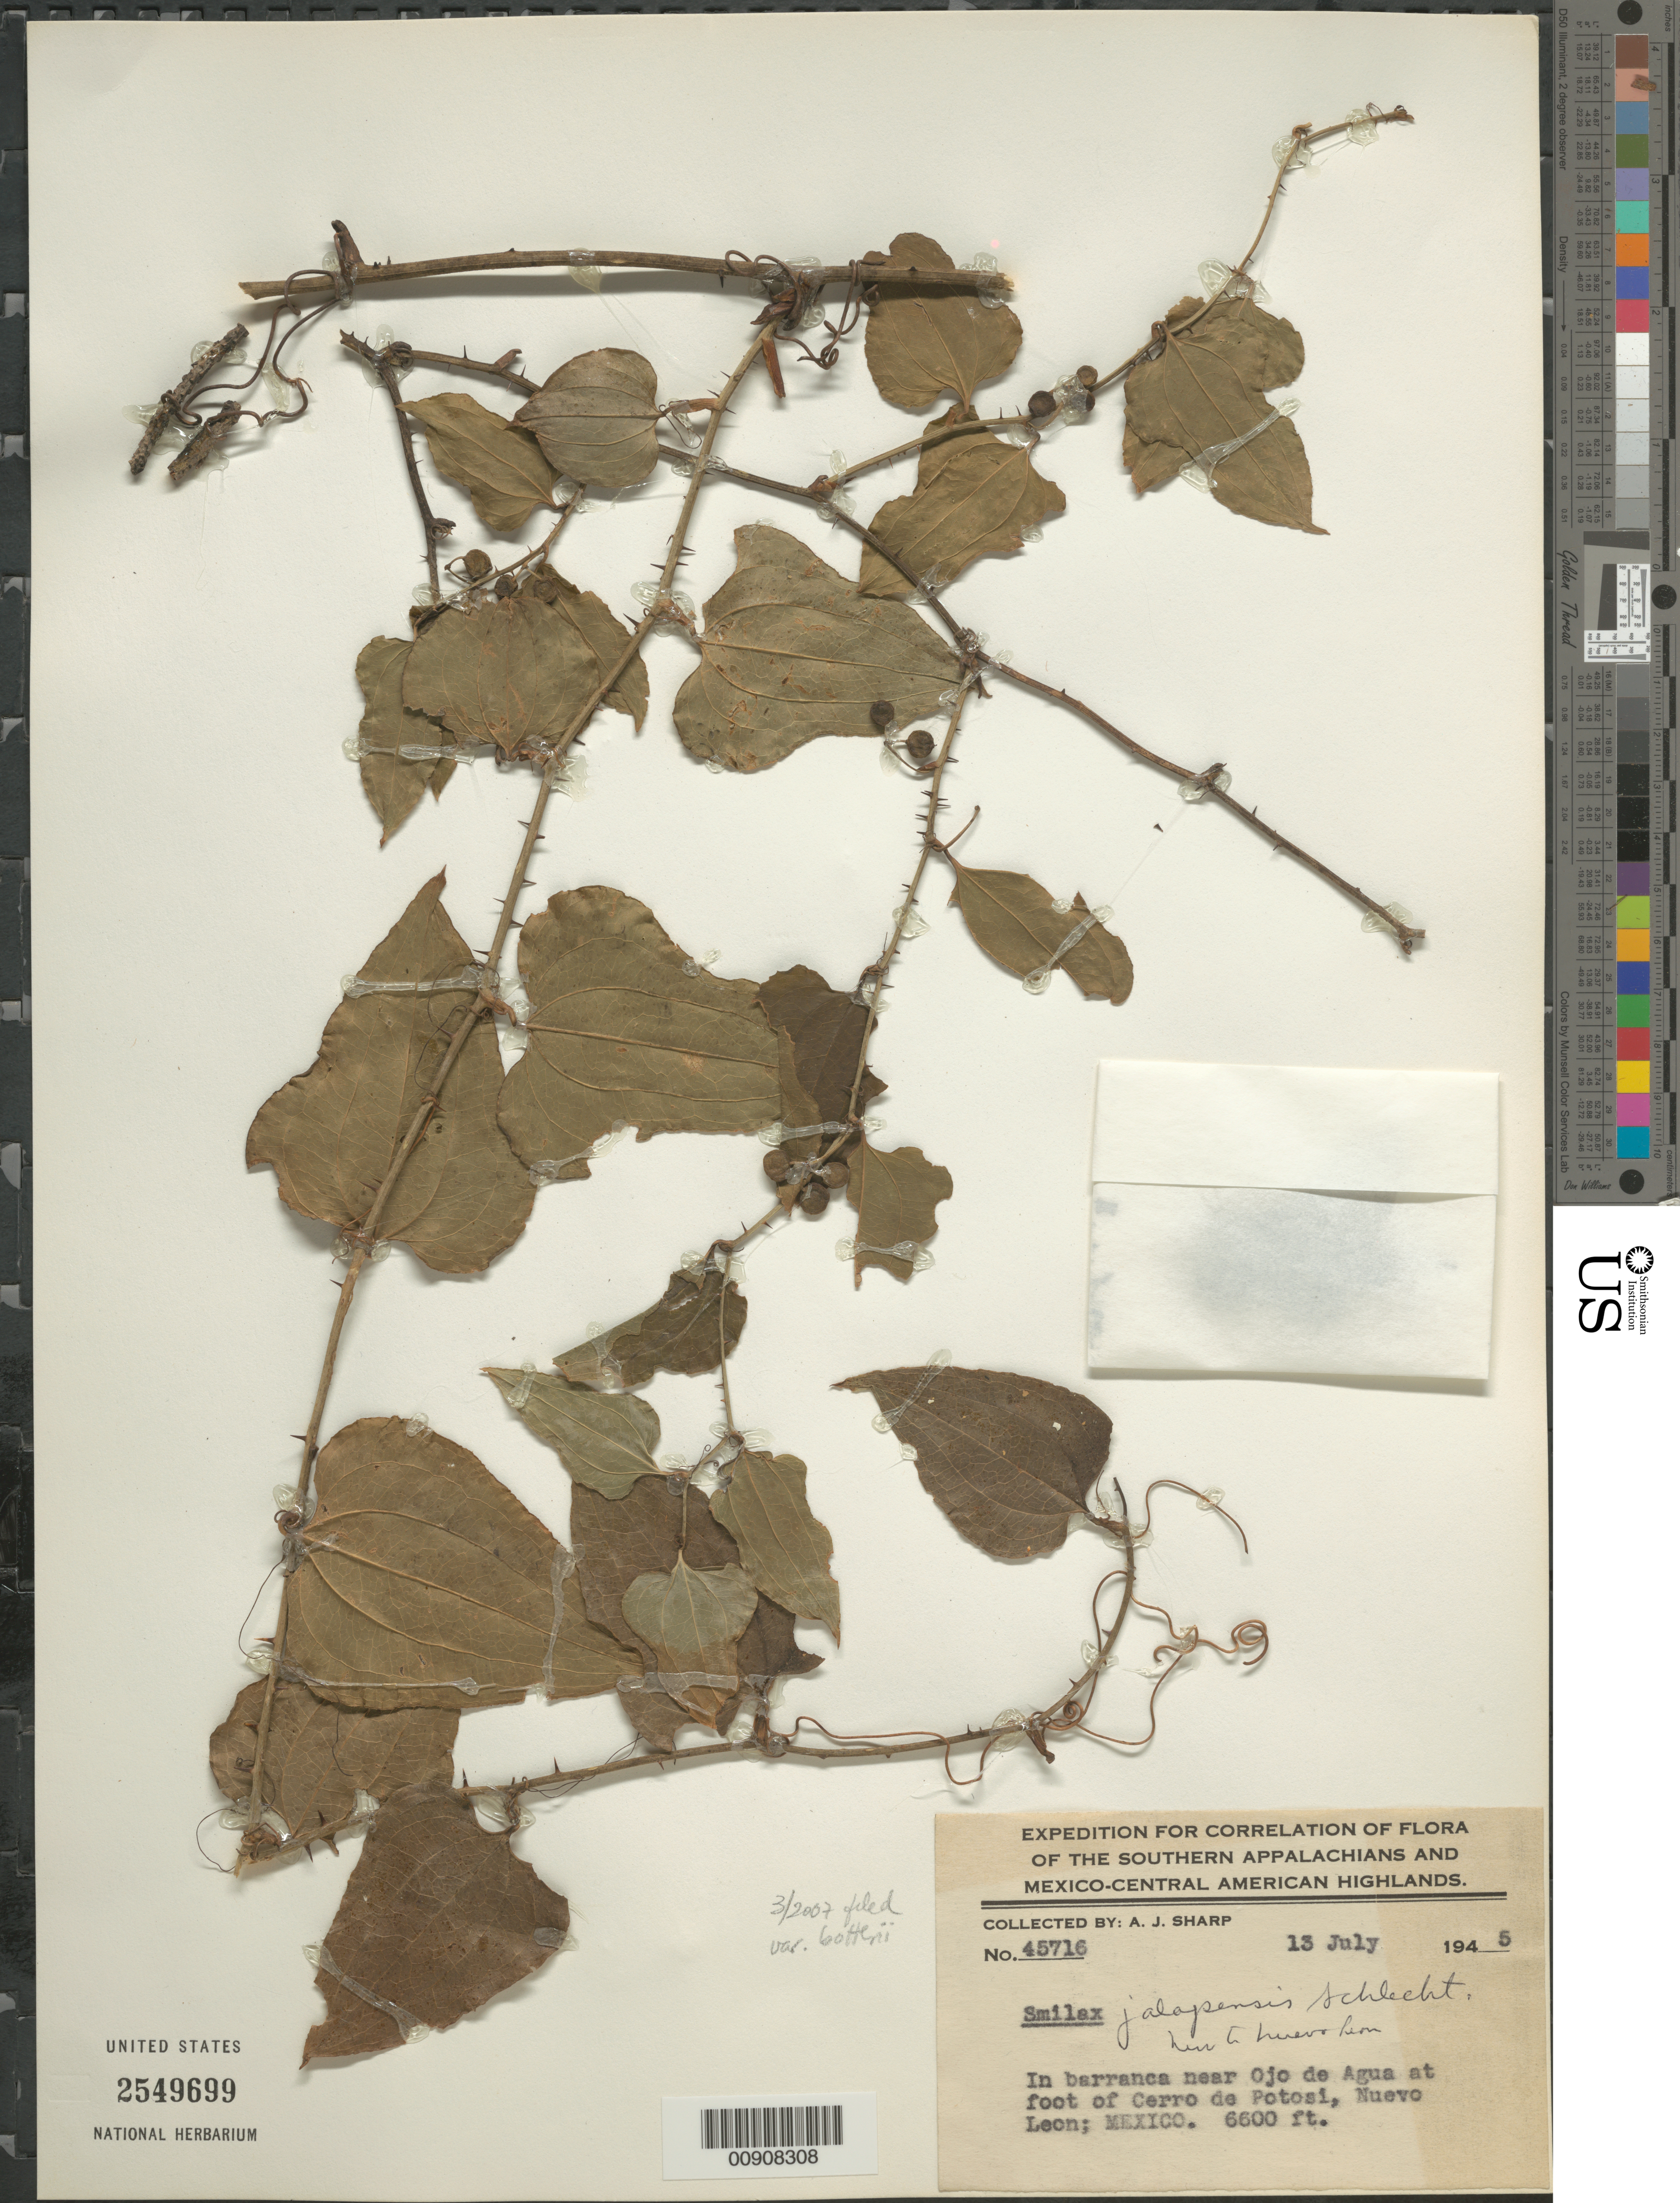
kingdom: Plantae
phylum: Tracheophyta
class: Liliopsida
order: Liliales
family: Smilacaceae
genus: Smilax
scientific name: Smilax jalapensis var. botteri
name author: (A. DC.) Killip & C.V. Morton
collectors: A. J. Sharp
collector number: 45716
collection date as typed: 13 Jul 1945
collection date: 1945-07-13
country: Mexico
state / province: Nuevo León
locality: Near Ojo de Agua at foot of Cerro de Potosí, Nuevo León.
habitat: In barranca.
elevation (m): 2012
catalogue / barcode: US 2549699